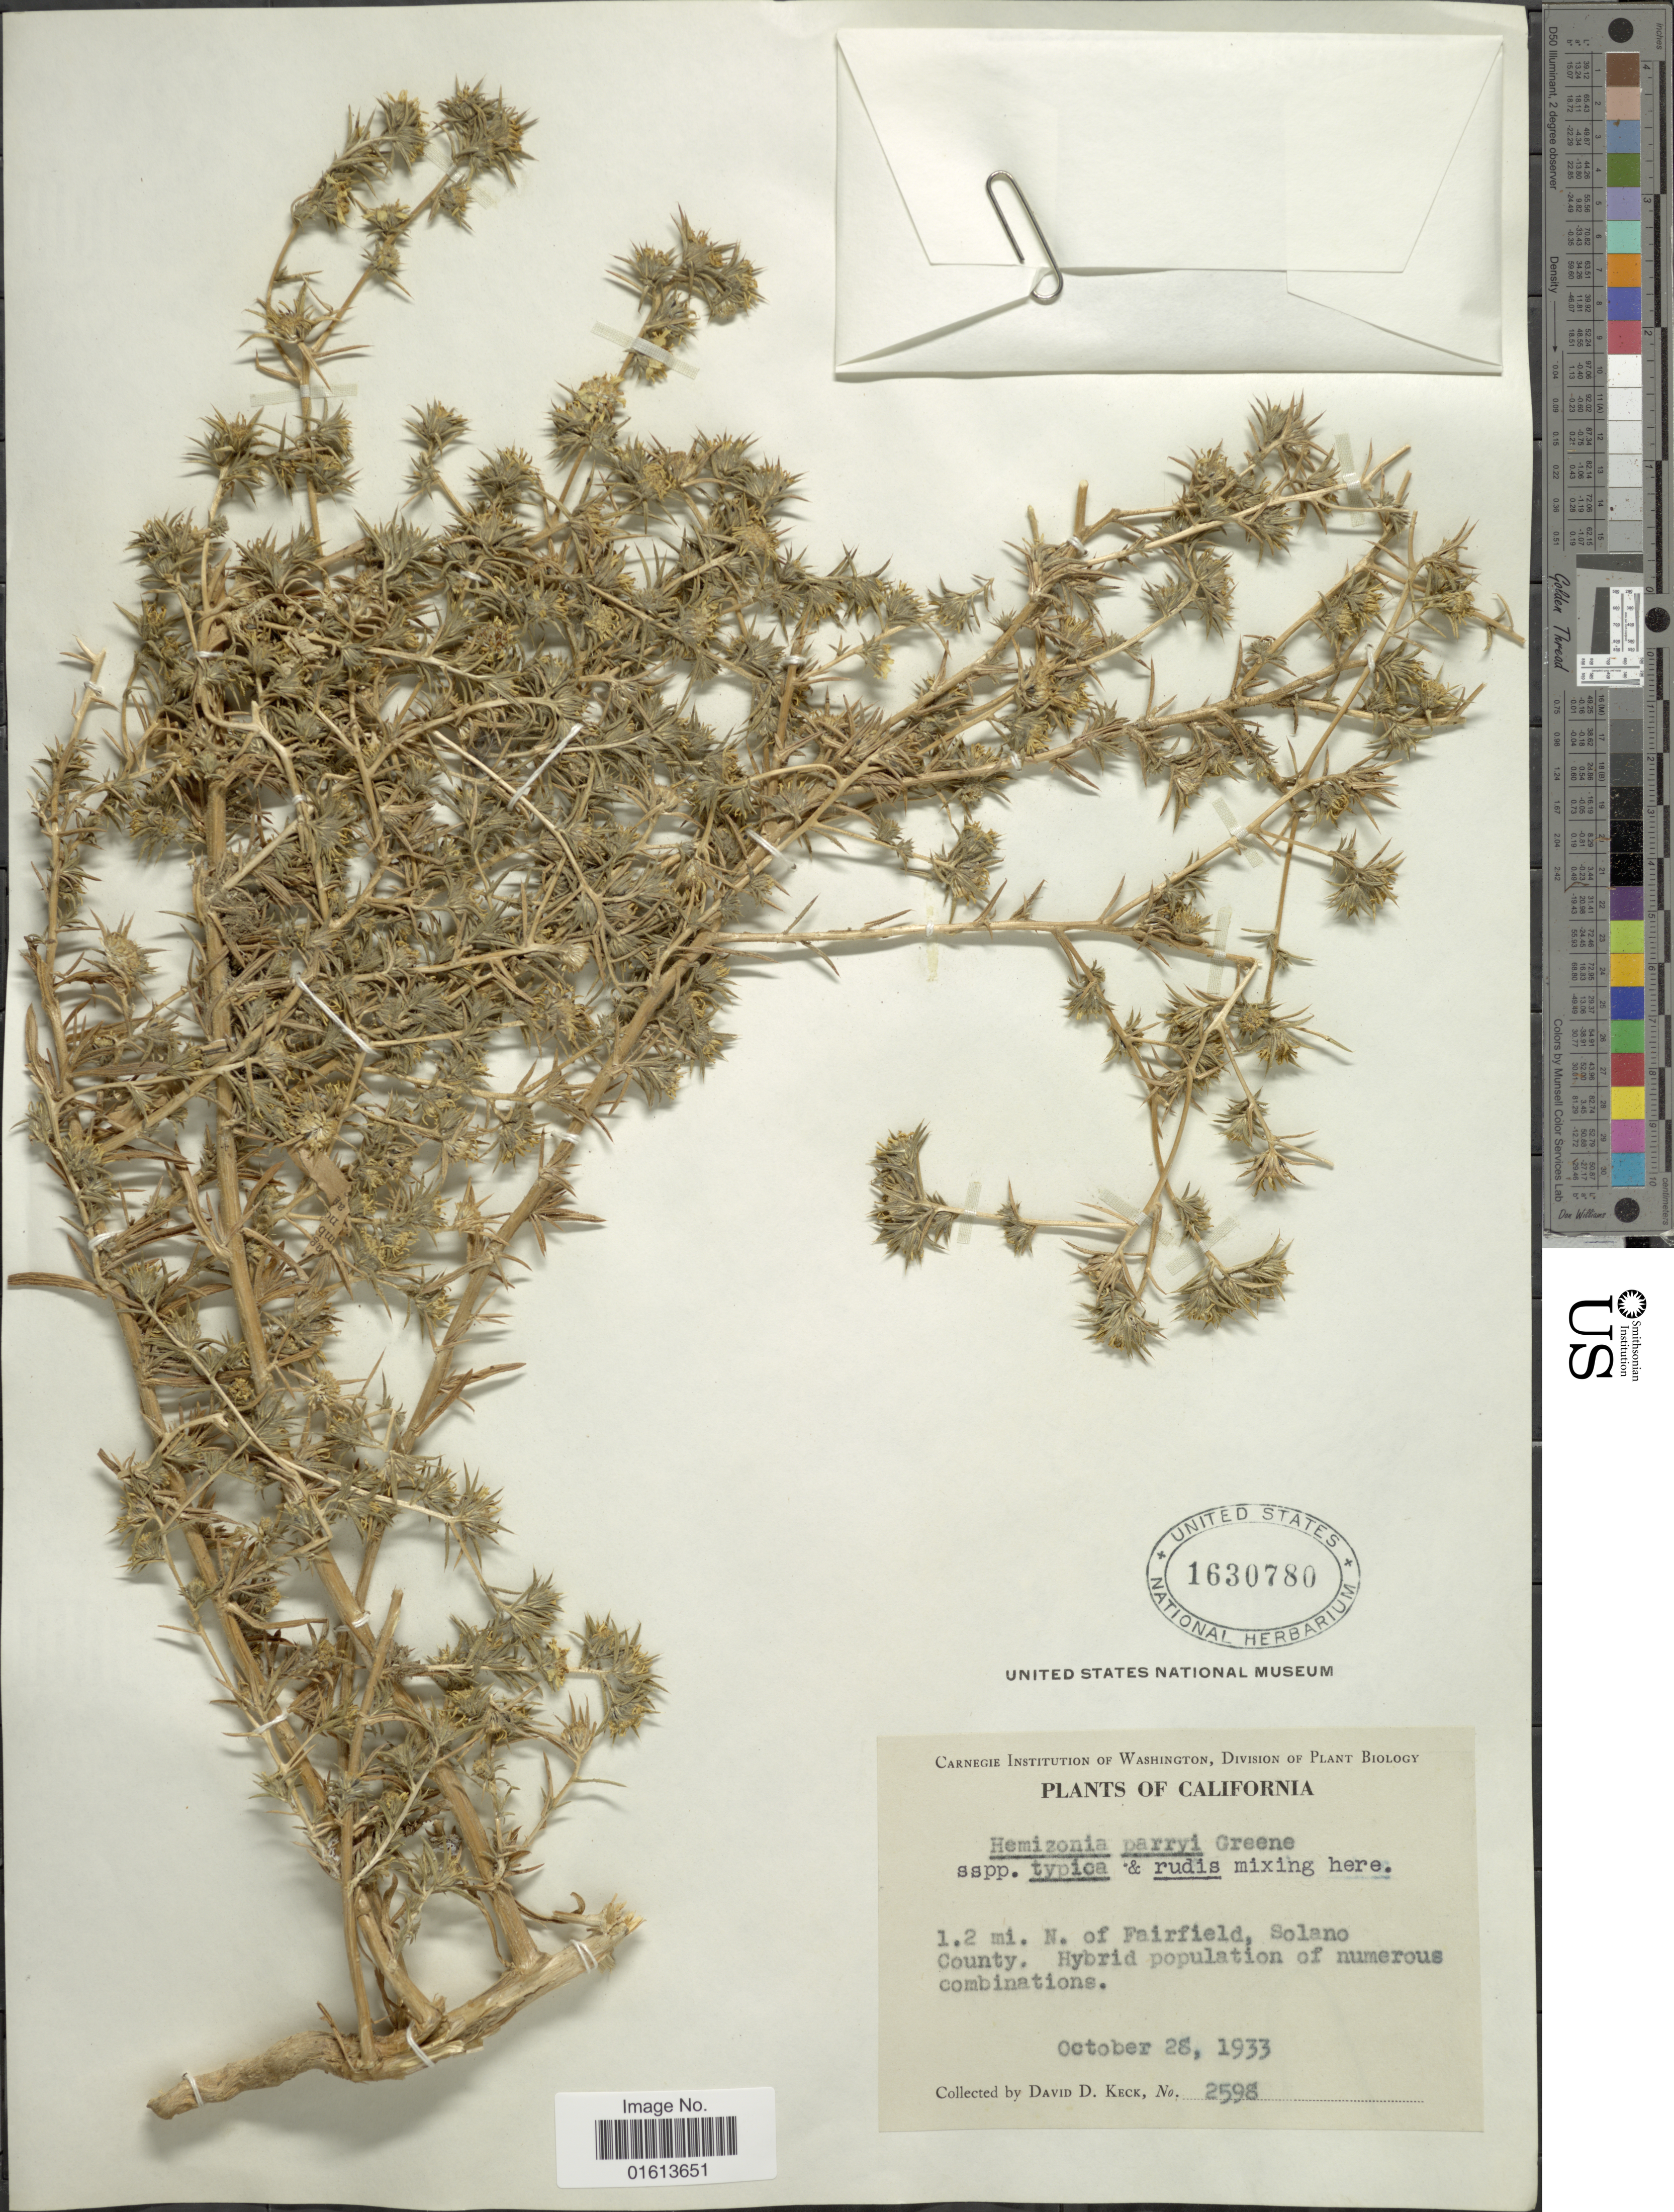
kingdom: Plantae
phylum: Tracheophyta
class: Magnoliopsida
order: Asterales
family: Asteraceae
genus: Centromadia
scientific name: Centromadia parryi subsp. parryi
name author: (Greene) Greene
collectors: D. D. Keck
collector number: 2598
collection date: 1933-10-28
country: United States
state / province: California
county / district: Solano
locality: California. 1.2 mi. N. of Fairfield, Solano County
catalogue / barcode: US 1630780